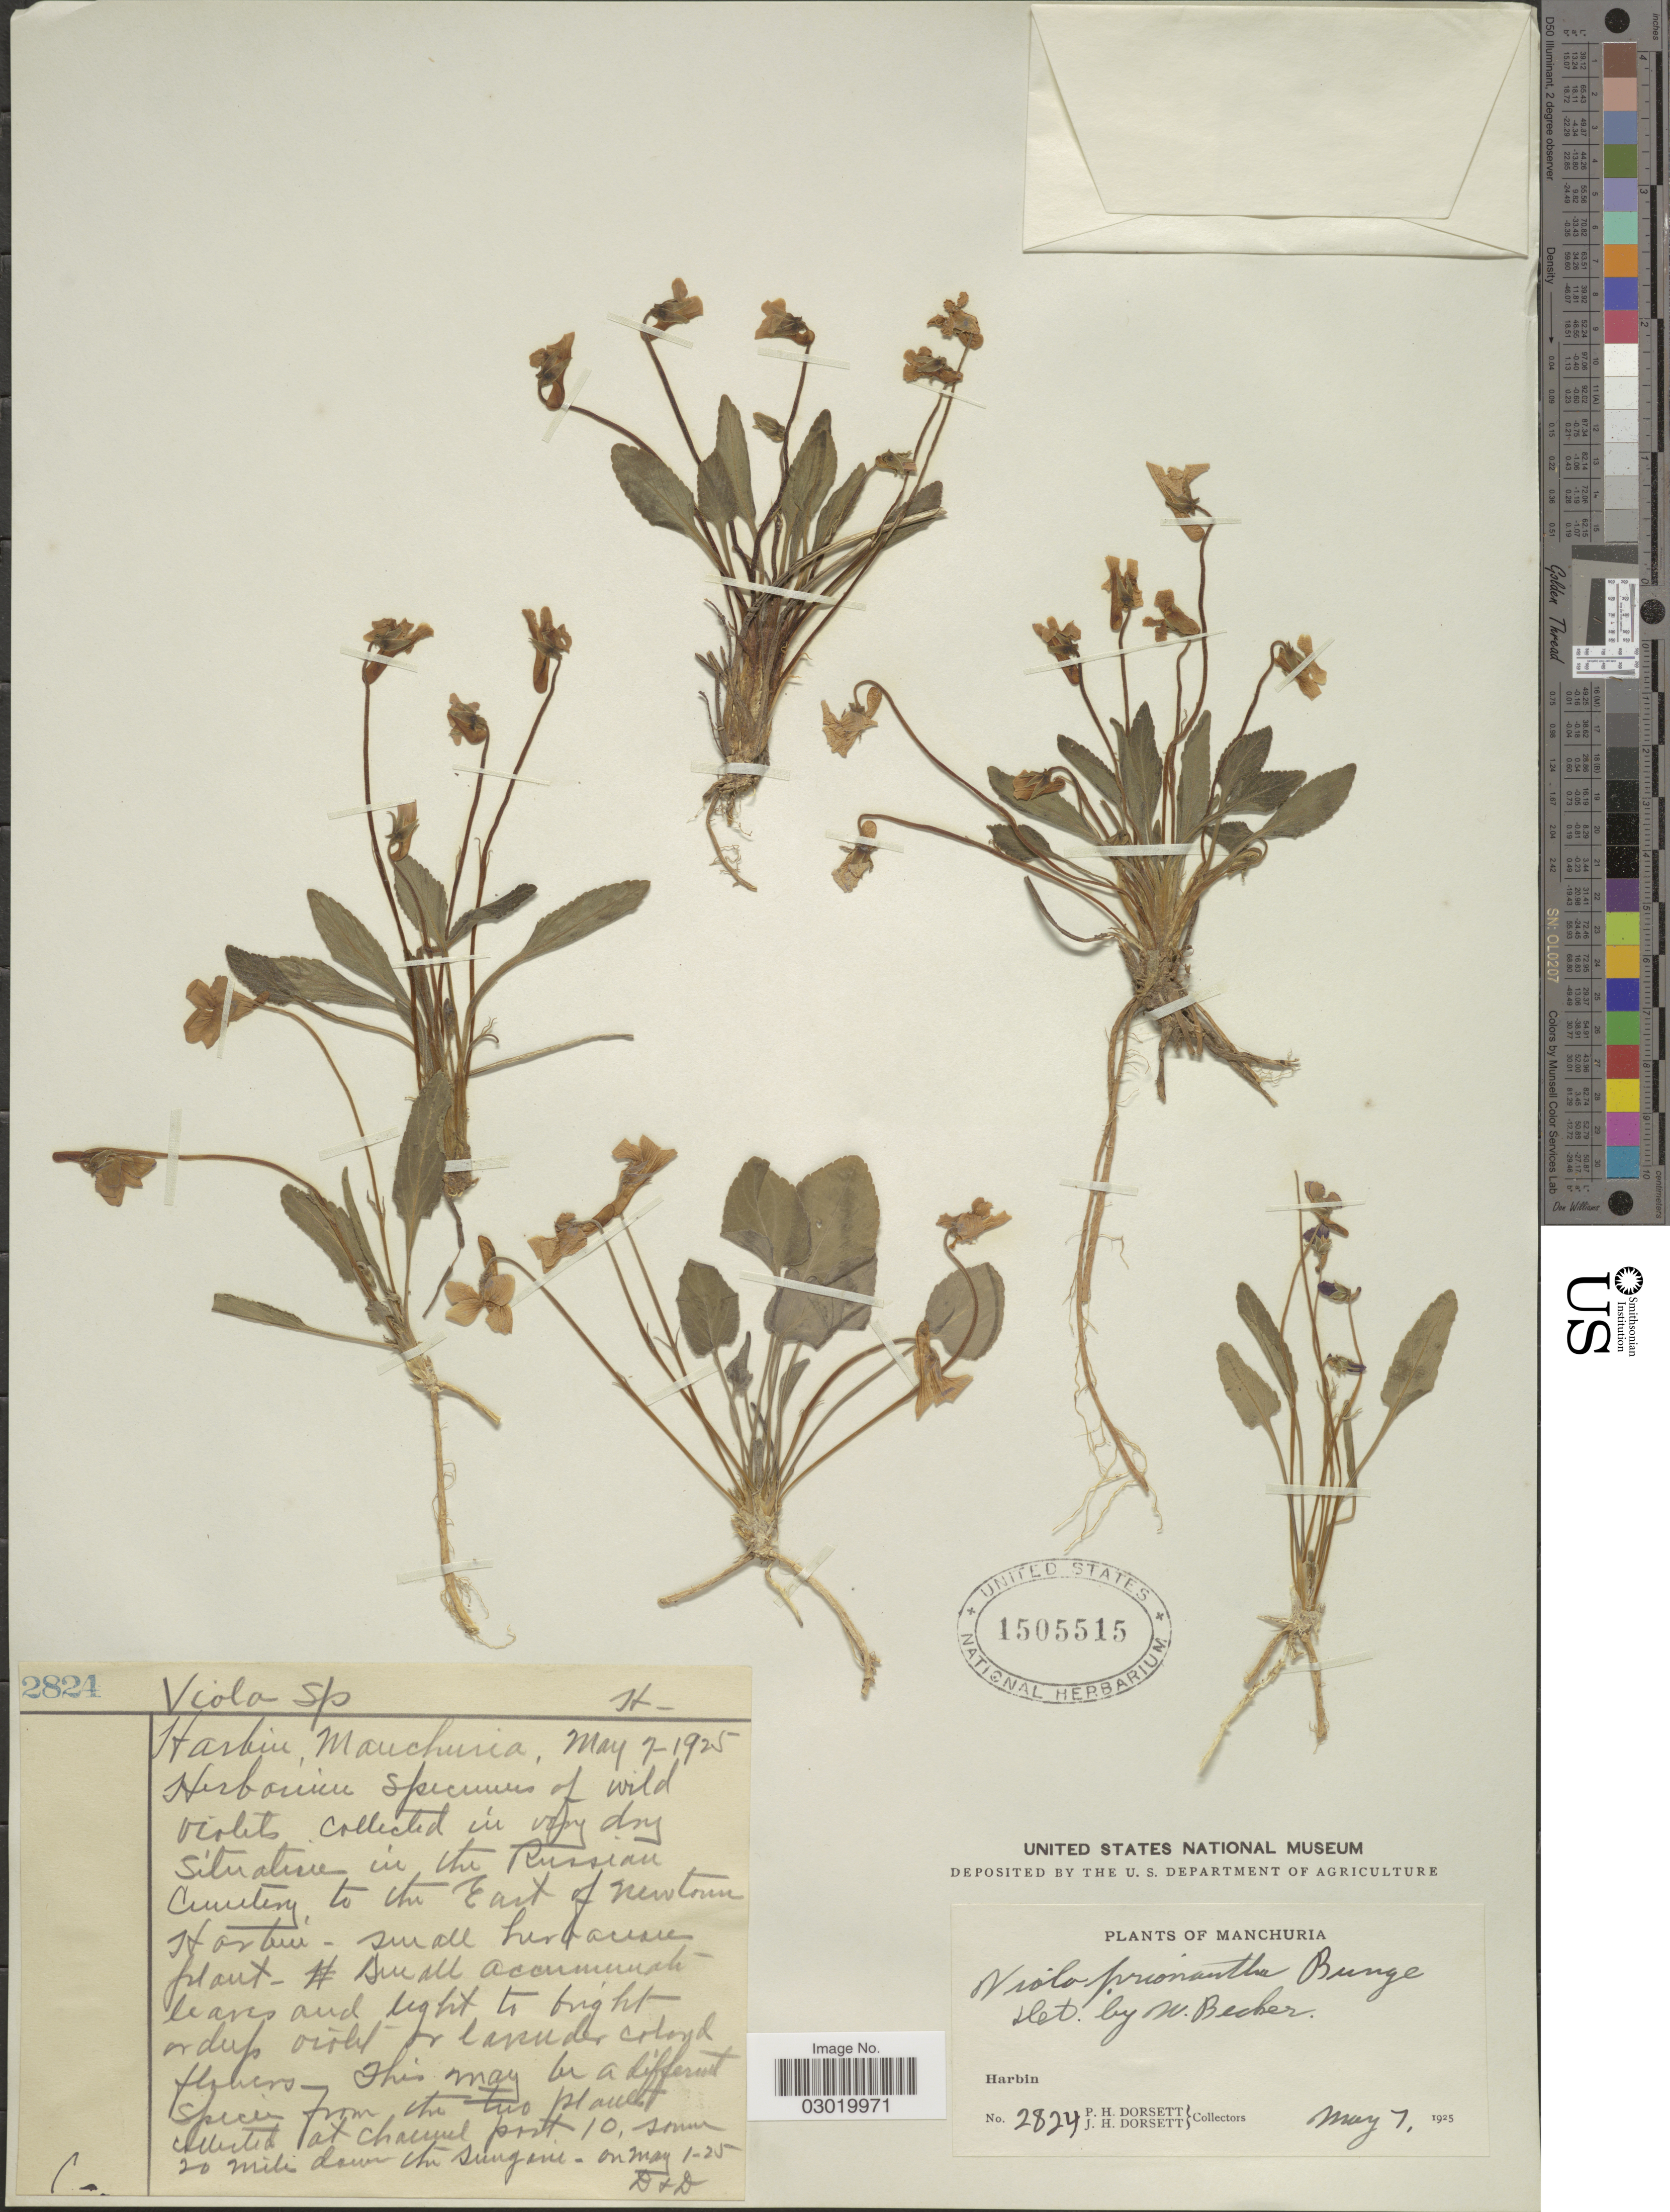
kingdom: Plantae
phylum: Tracheophyta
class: Magnoliopsida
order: Malpighiales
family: Violaceae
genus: Viola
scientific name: Viola prionantha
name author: Bunge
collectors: P. H. Dorsett & J. Dorsett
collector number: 2824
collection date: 1925-05-07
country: China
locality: Manchuria. Harbin.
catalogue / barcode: US 1505515